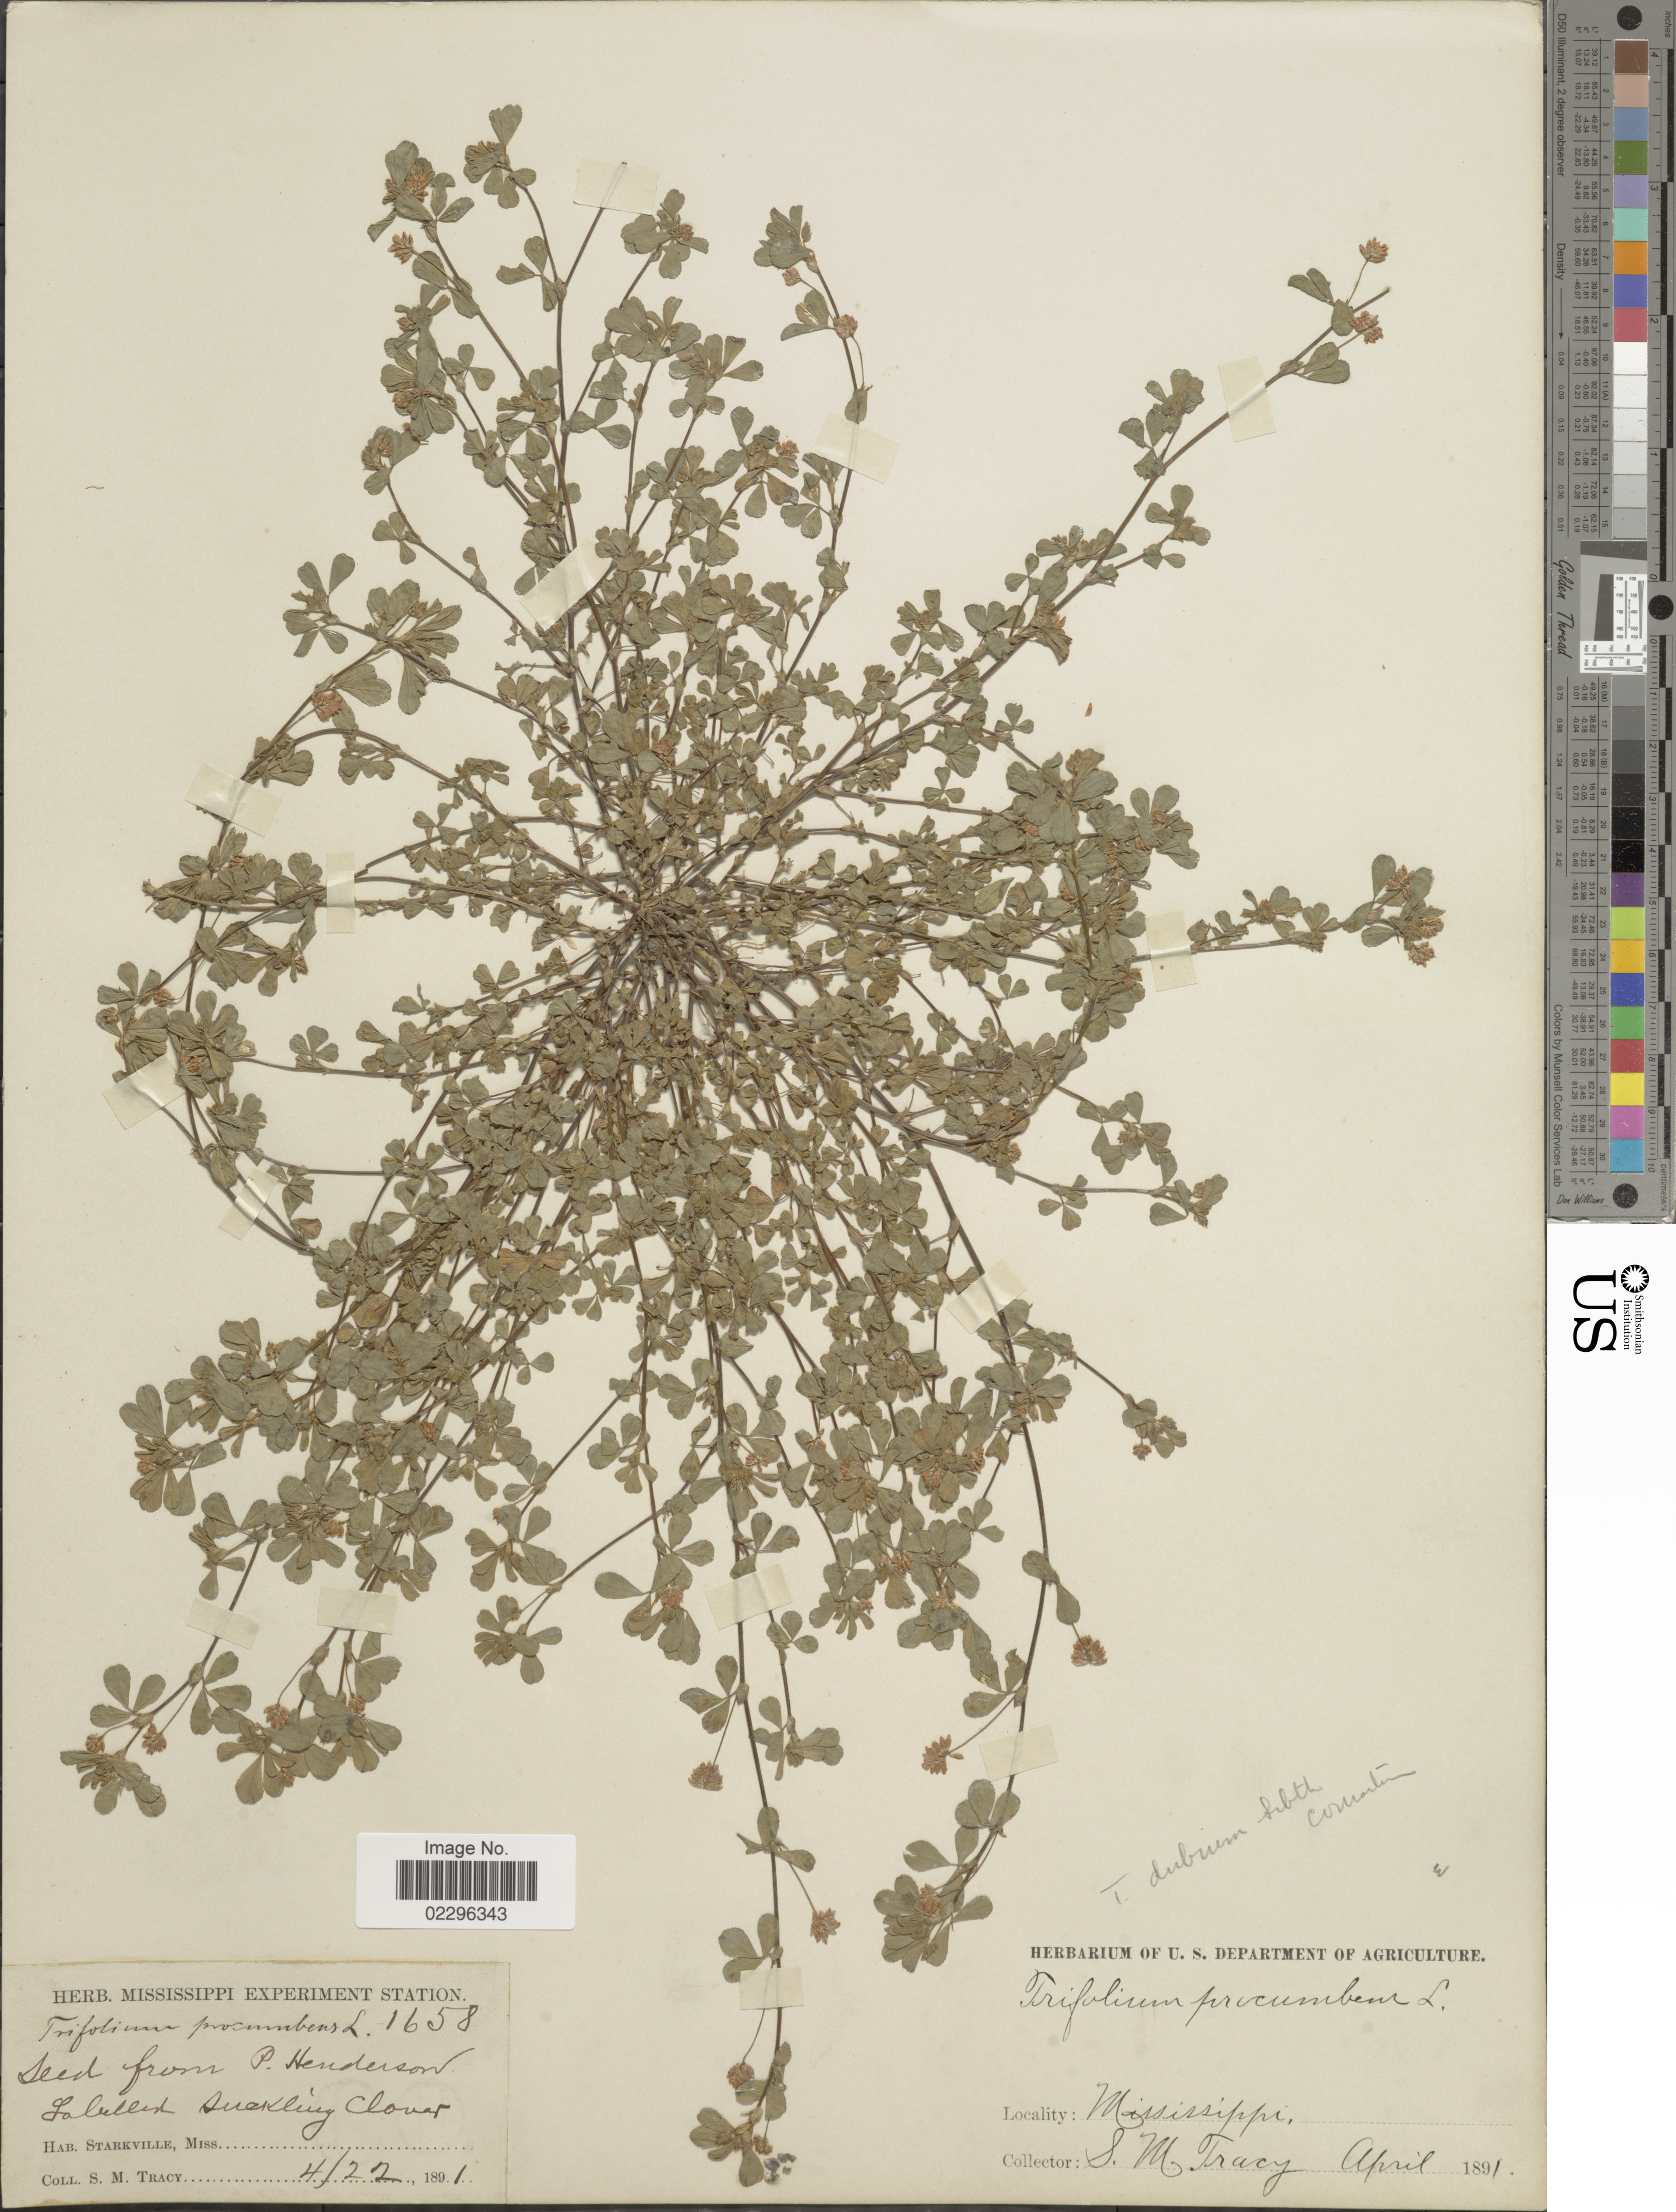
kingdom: Plantae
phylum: Tracheophyta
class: Magnoliopsida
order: Fabales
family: Fabaceae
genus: Trifolium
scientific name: Trifolium dubium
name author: Sibth.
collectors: S. M. Tracy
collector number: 1658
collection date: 1891-04-22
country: United States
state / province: Mississippi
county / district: Oktibbeha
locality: Starkville, Miss.